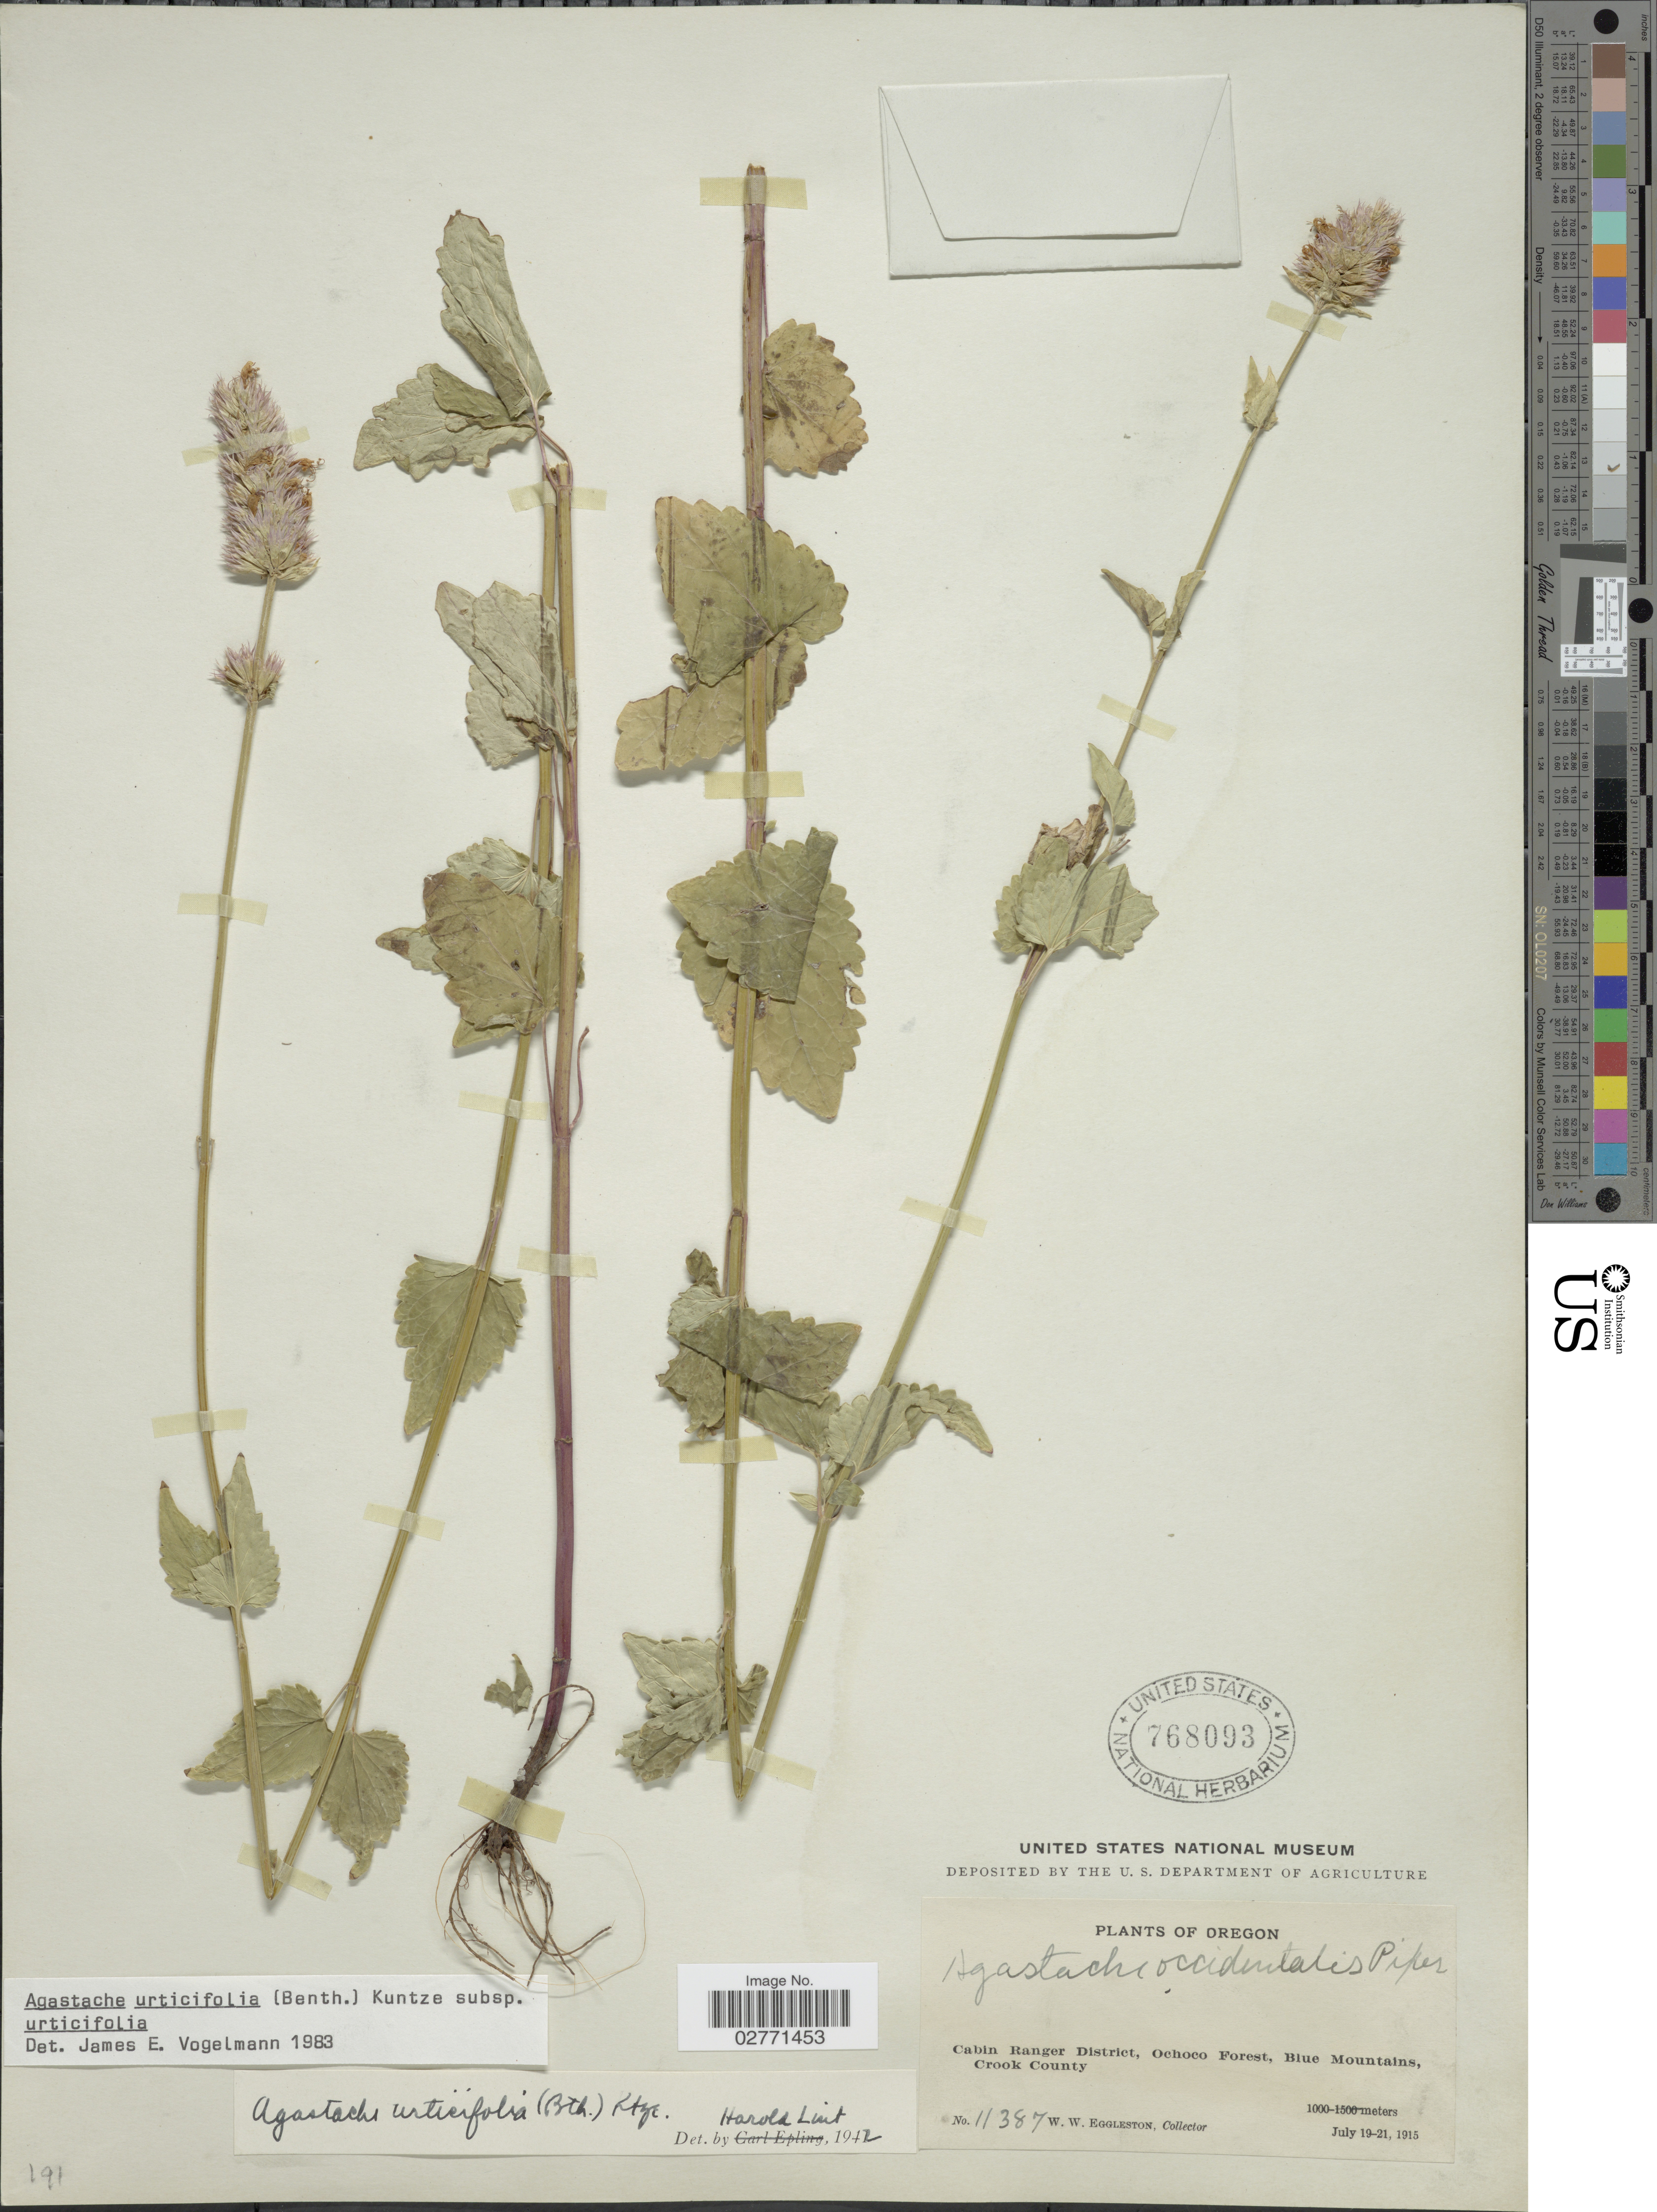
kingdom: Plantae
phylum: Tracheophyta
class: Magnoliopsida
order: Lamiales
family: Lamiaceae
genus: Agastache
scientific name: Agastache urticifolia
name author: (Benth.) Kuntze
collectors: W. W. Eggleston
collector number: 11387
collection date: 1915-07-19/1915-07-21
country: United States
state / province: Oregon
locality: Cabin Ranger District, Ochoco Forest, Blue Mountains, Crook County.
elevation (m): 1000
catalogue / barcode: US 768093